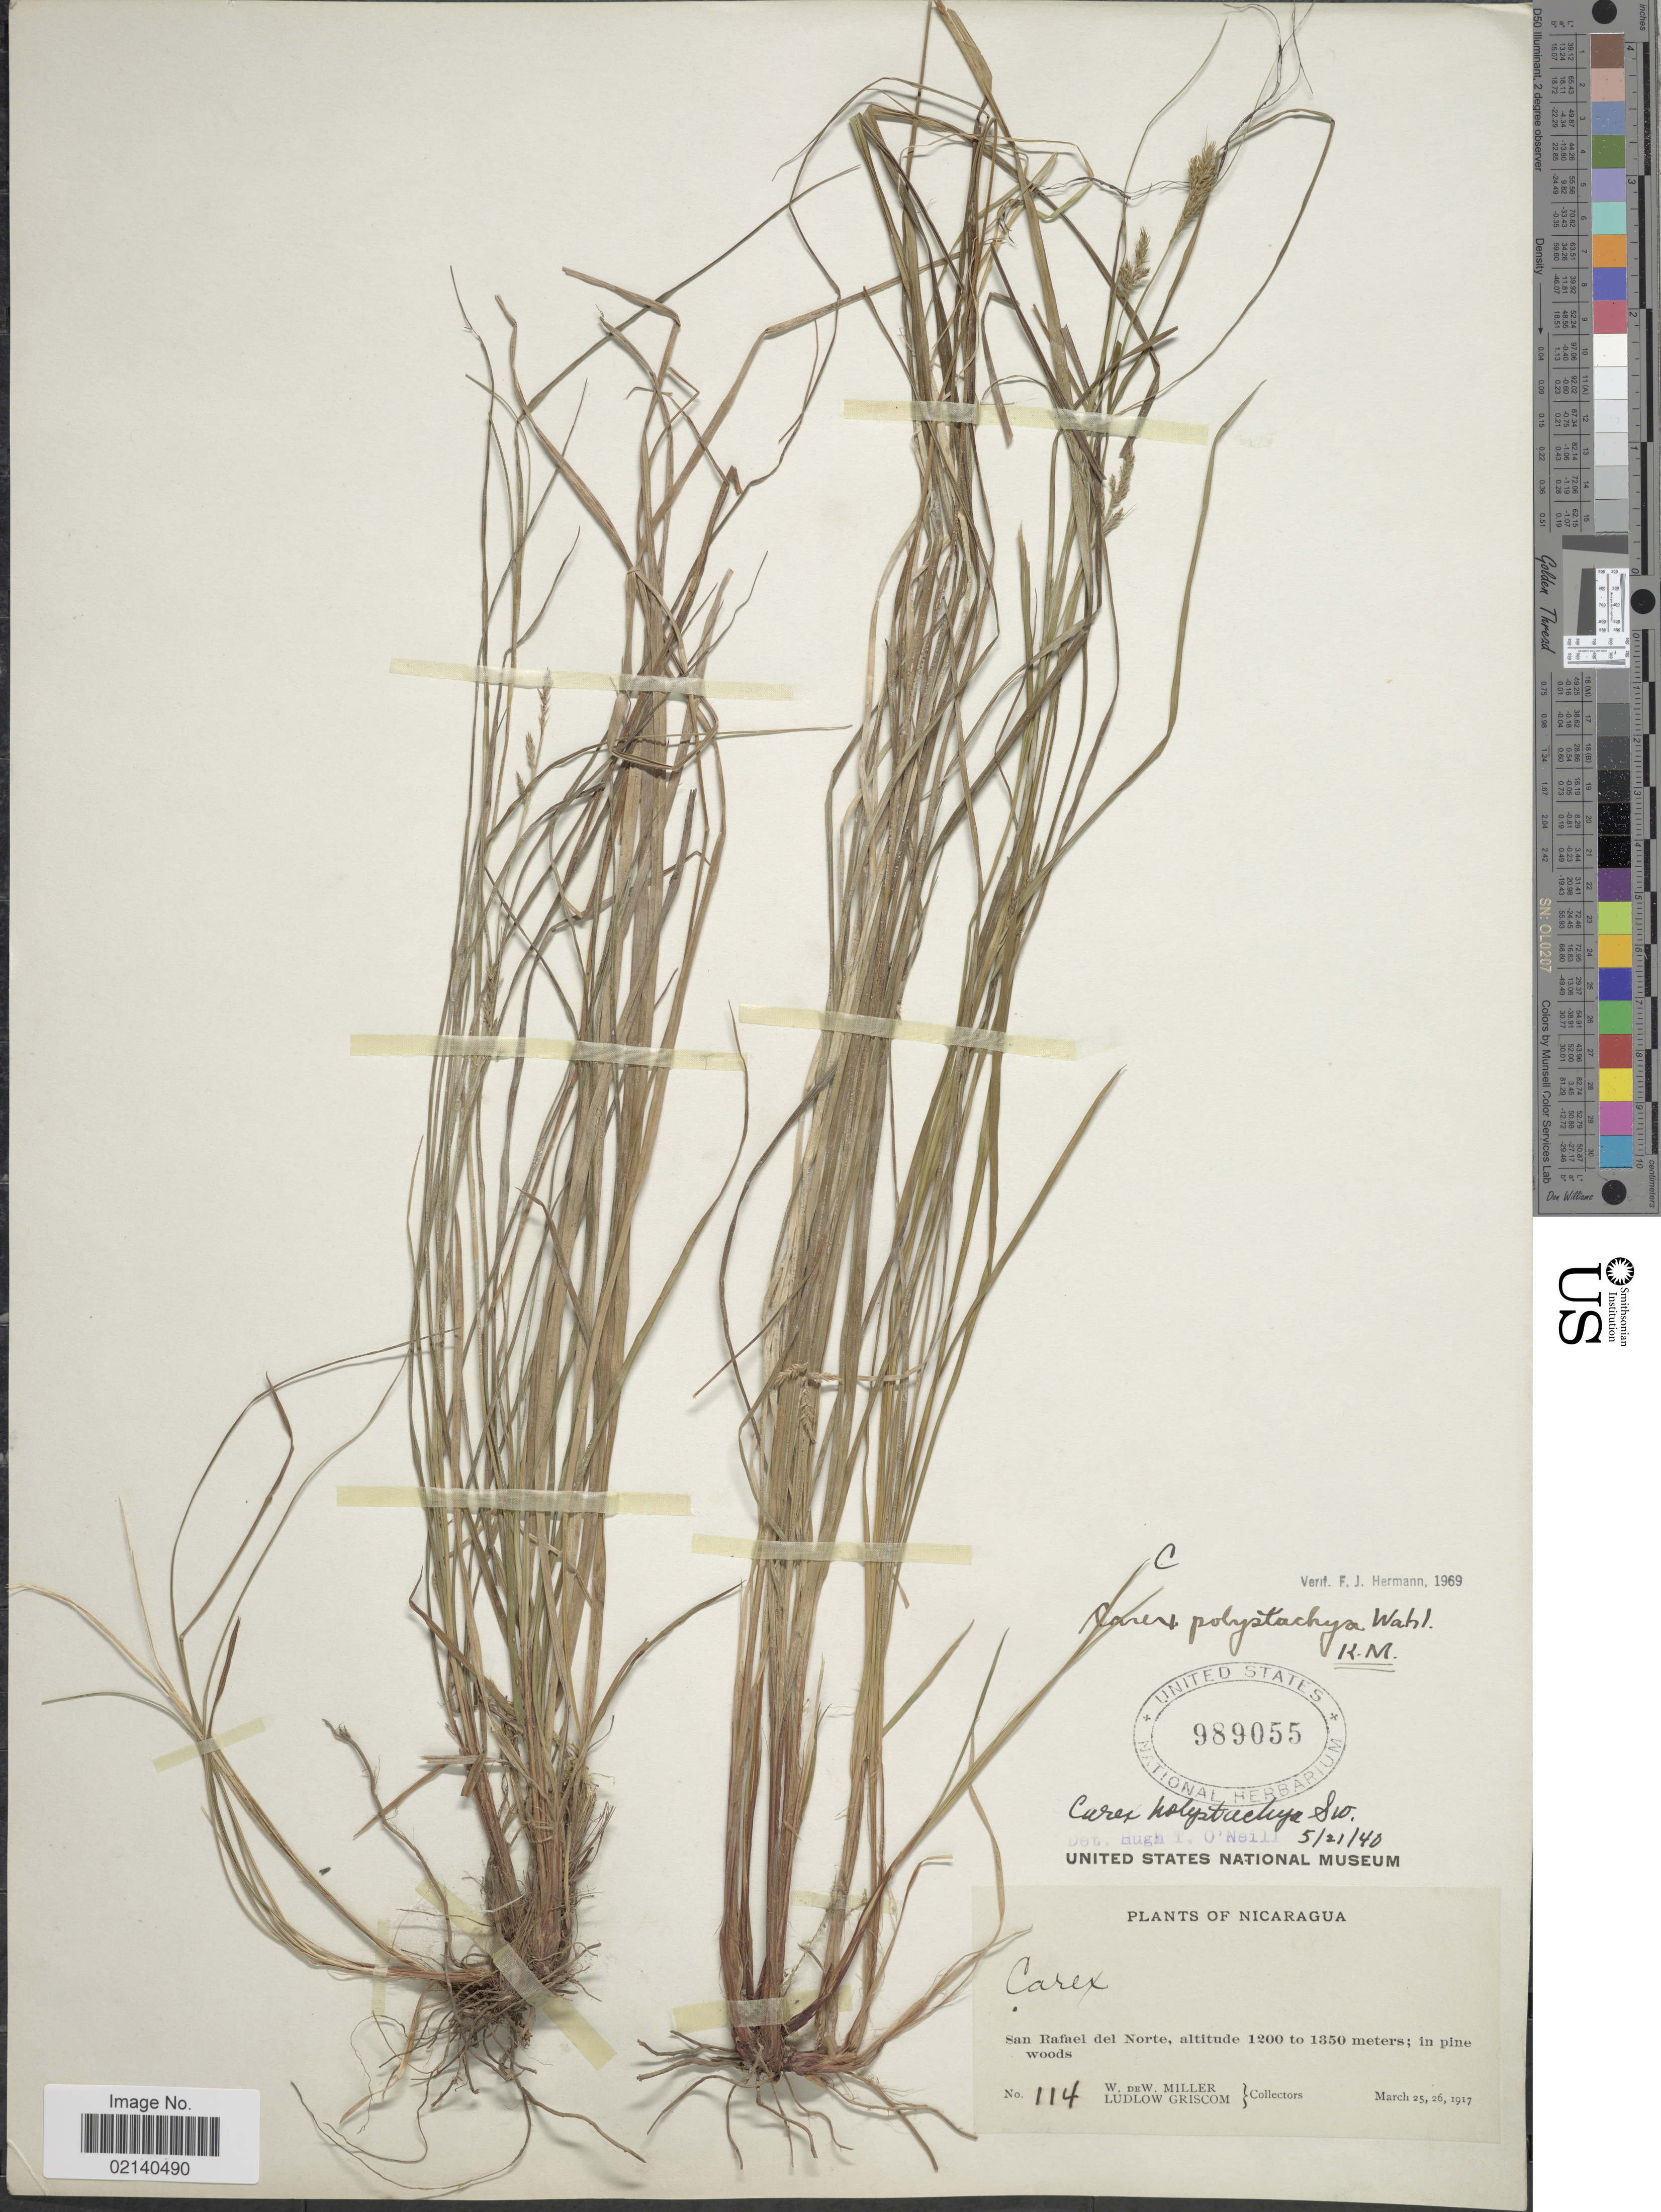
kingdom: Plantae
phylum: Tracheophyta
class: Liliopsida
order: Poales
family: Cyperaceae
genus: Carex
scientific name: Carex polystachya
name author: Sw. ex Wahlenb.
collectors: W. De Witt Miller & L. Griscom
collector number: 114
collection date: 1917-03-25/1917-03-26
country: Nicaragua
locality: San Rafael del Norte.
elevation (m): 1200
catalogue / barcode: US 989055